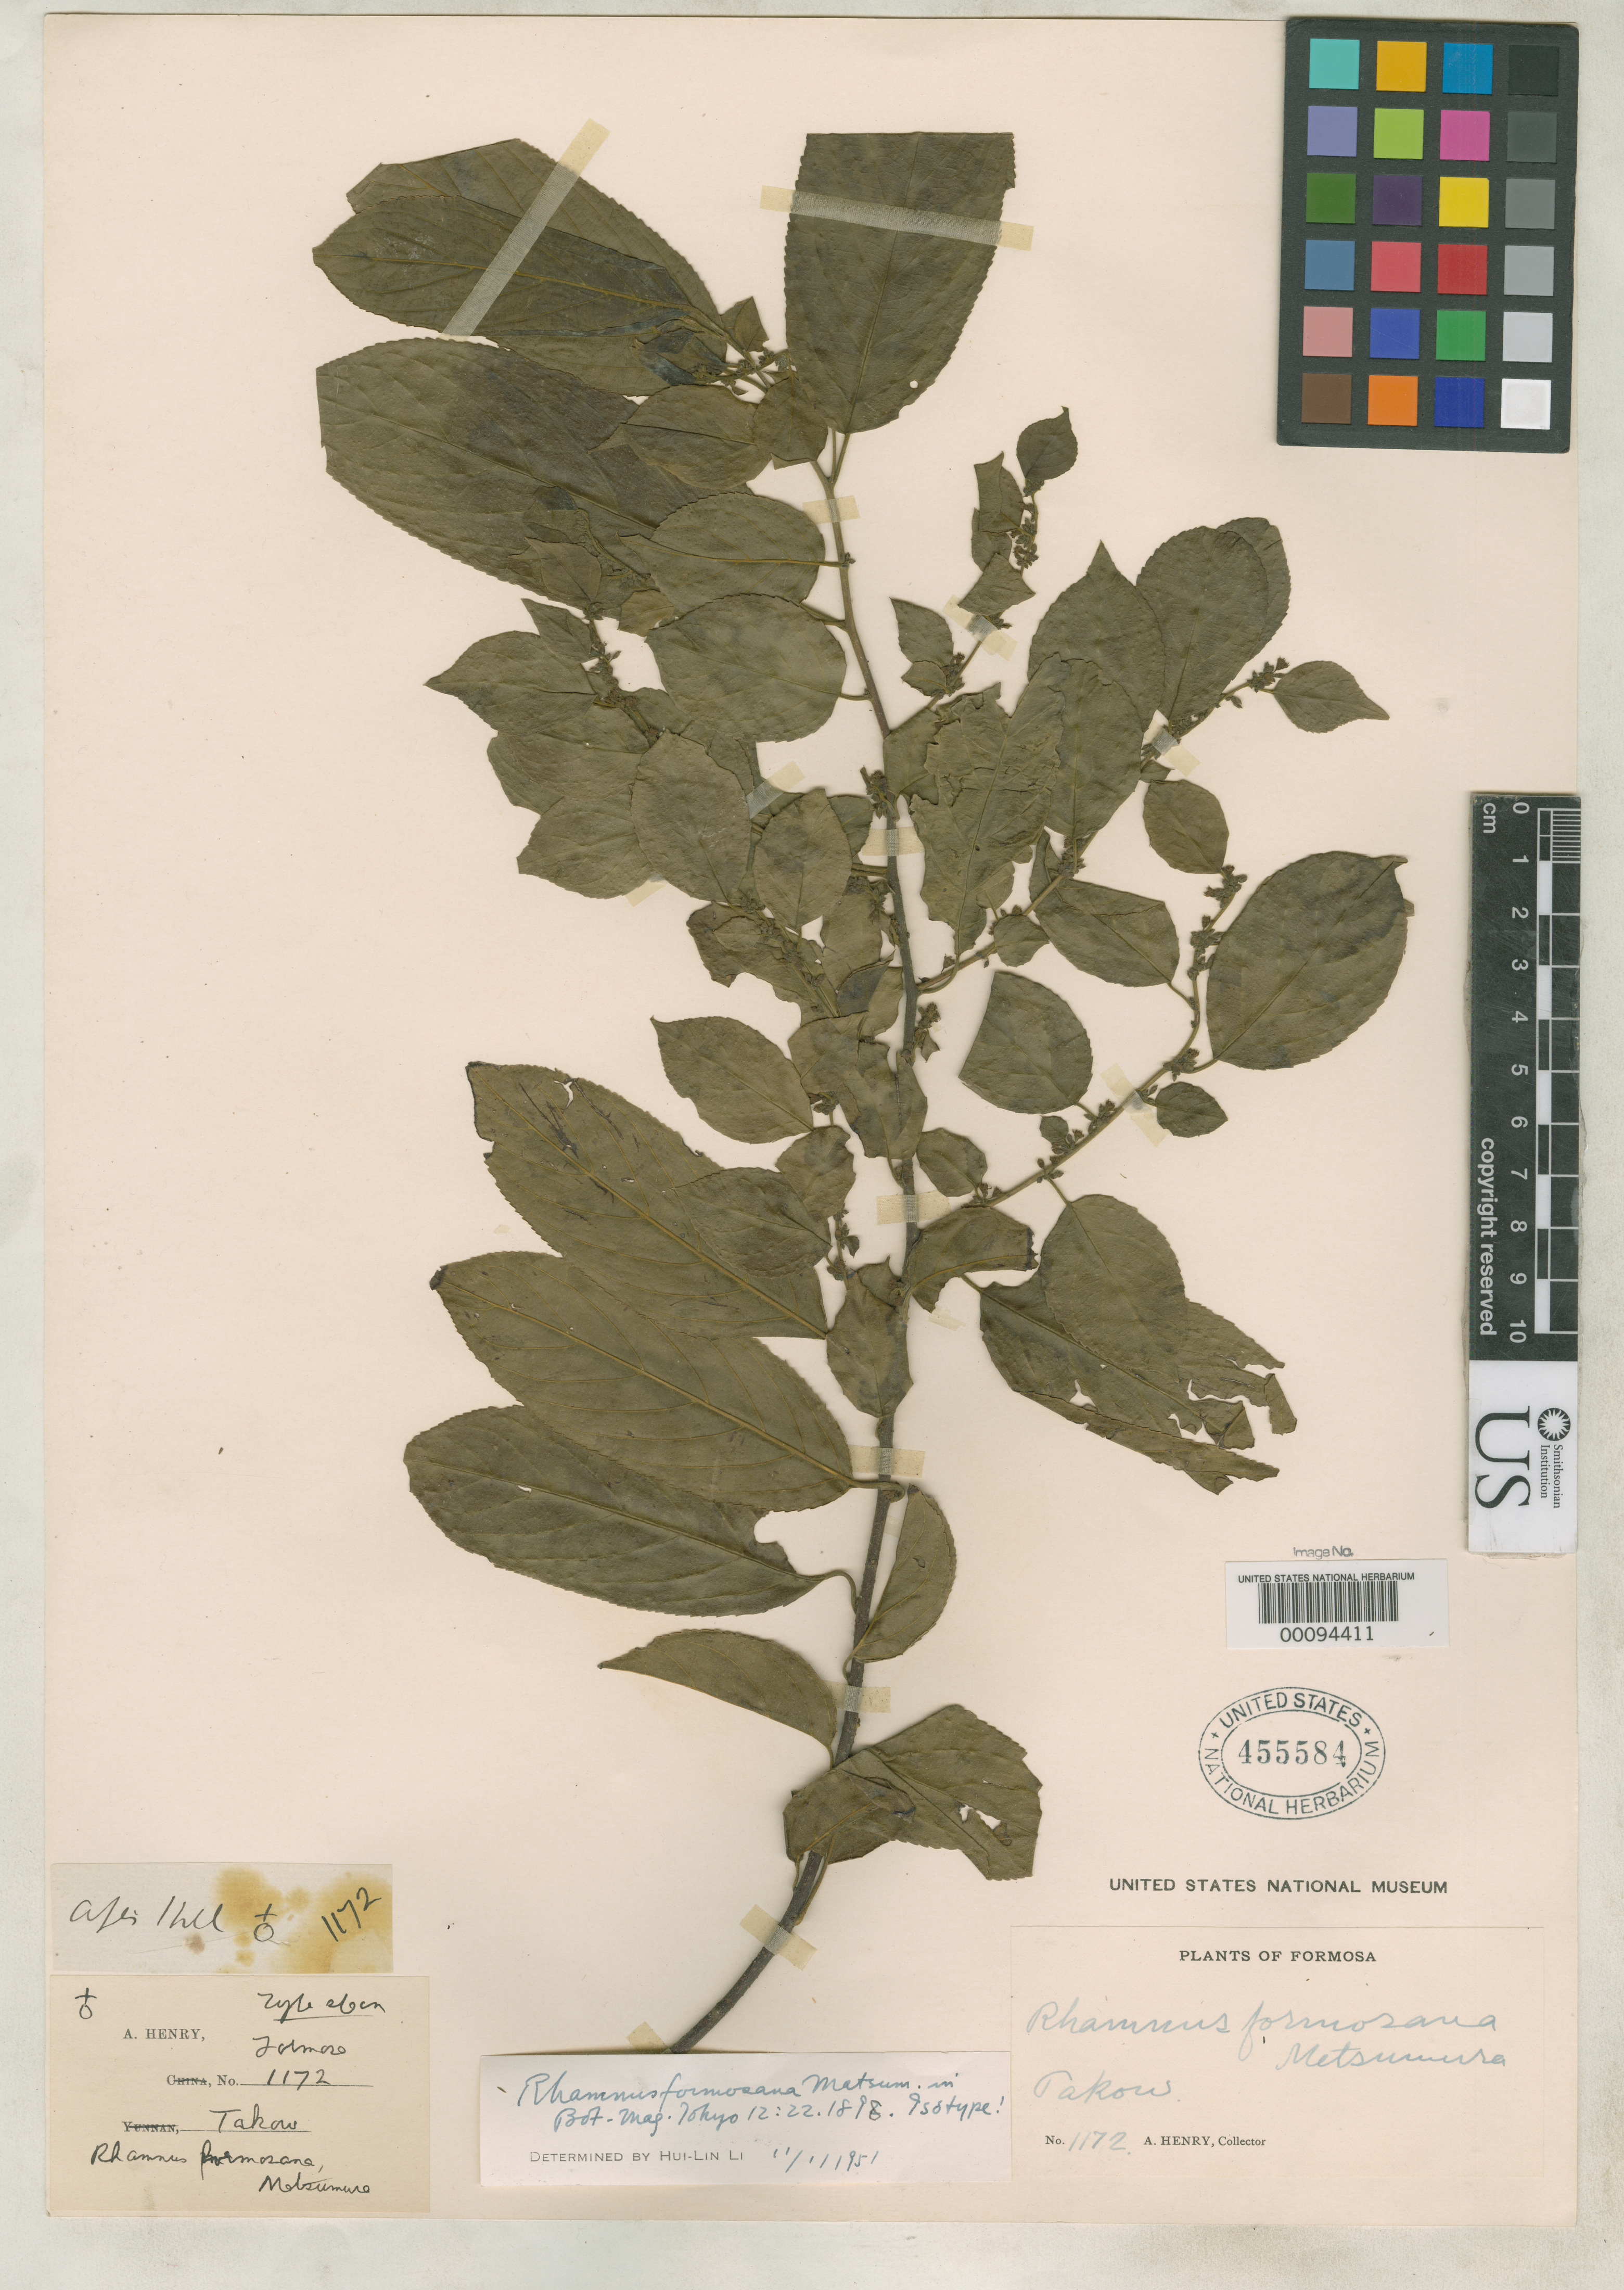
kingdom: Plantae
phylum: Tracheophyta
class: Magnoliopsida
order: Rosales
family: Rhamnaceae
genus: Rhamnus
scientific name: Rhamnus formosana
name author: Matsum.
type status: Isotype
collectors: A. Henry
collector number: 1172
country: Taiwan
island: Taiwan [Formosa]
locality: Takow.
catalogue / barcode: US 455584